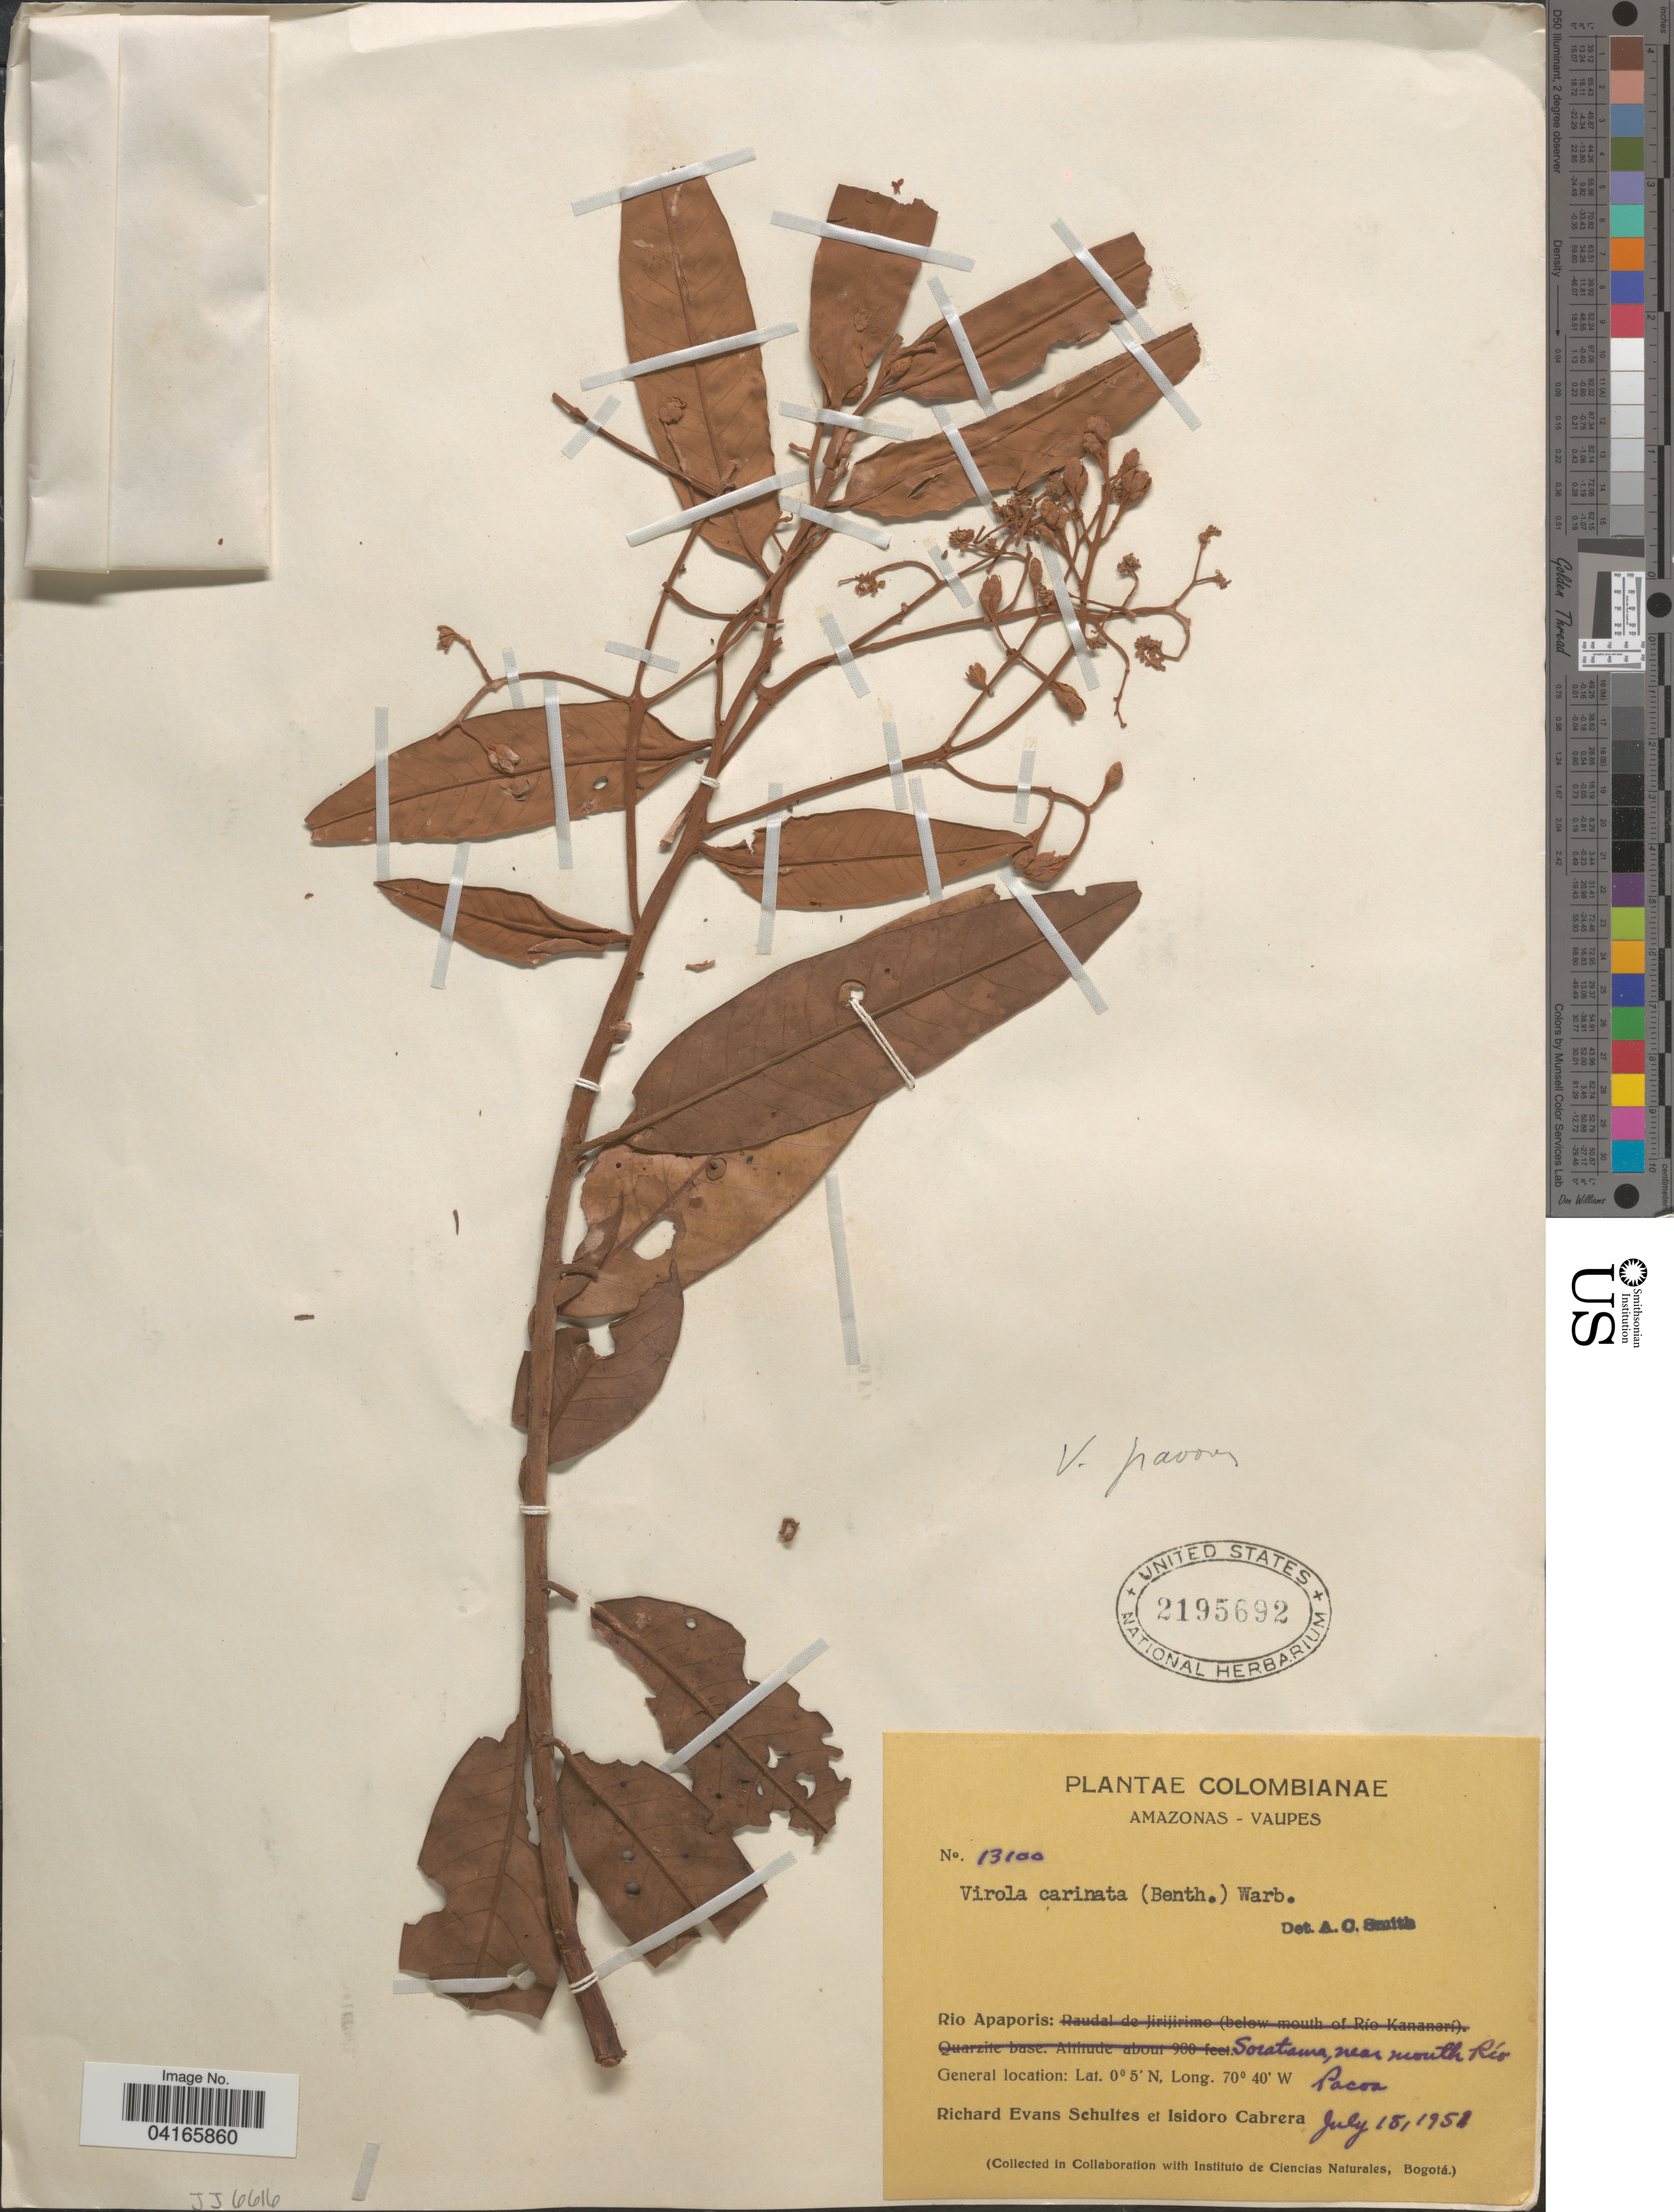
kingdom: Plantae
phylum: Tracheophyta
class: Magnoliopsida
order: Magnoliales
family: Myristicaceae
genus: Virola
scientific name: Virola carinata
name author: Warb.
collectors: R. E. Schultes & I. Cabrera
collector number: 13100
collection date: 1951-07-15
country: Colombia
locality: Amazonas - Vaupes. Rio Apaporis. Soratama, near mouth Río. Pacoa.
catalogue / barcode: US 2195692